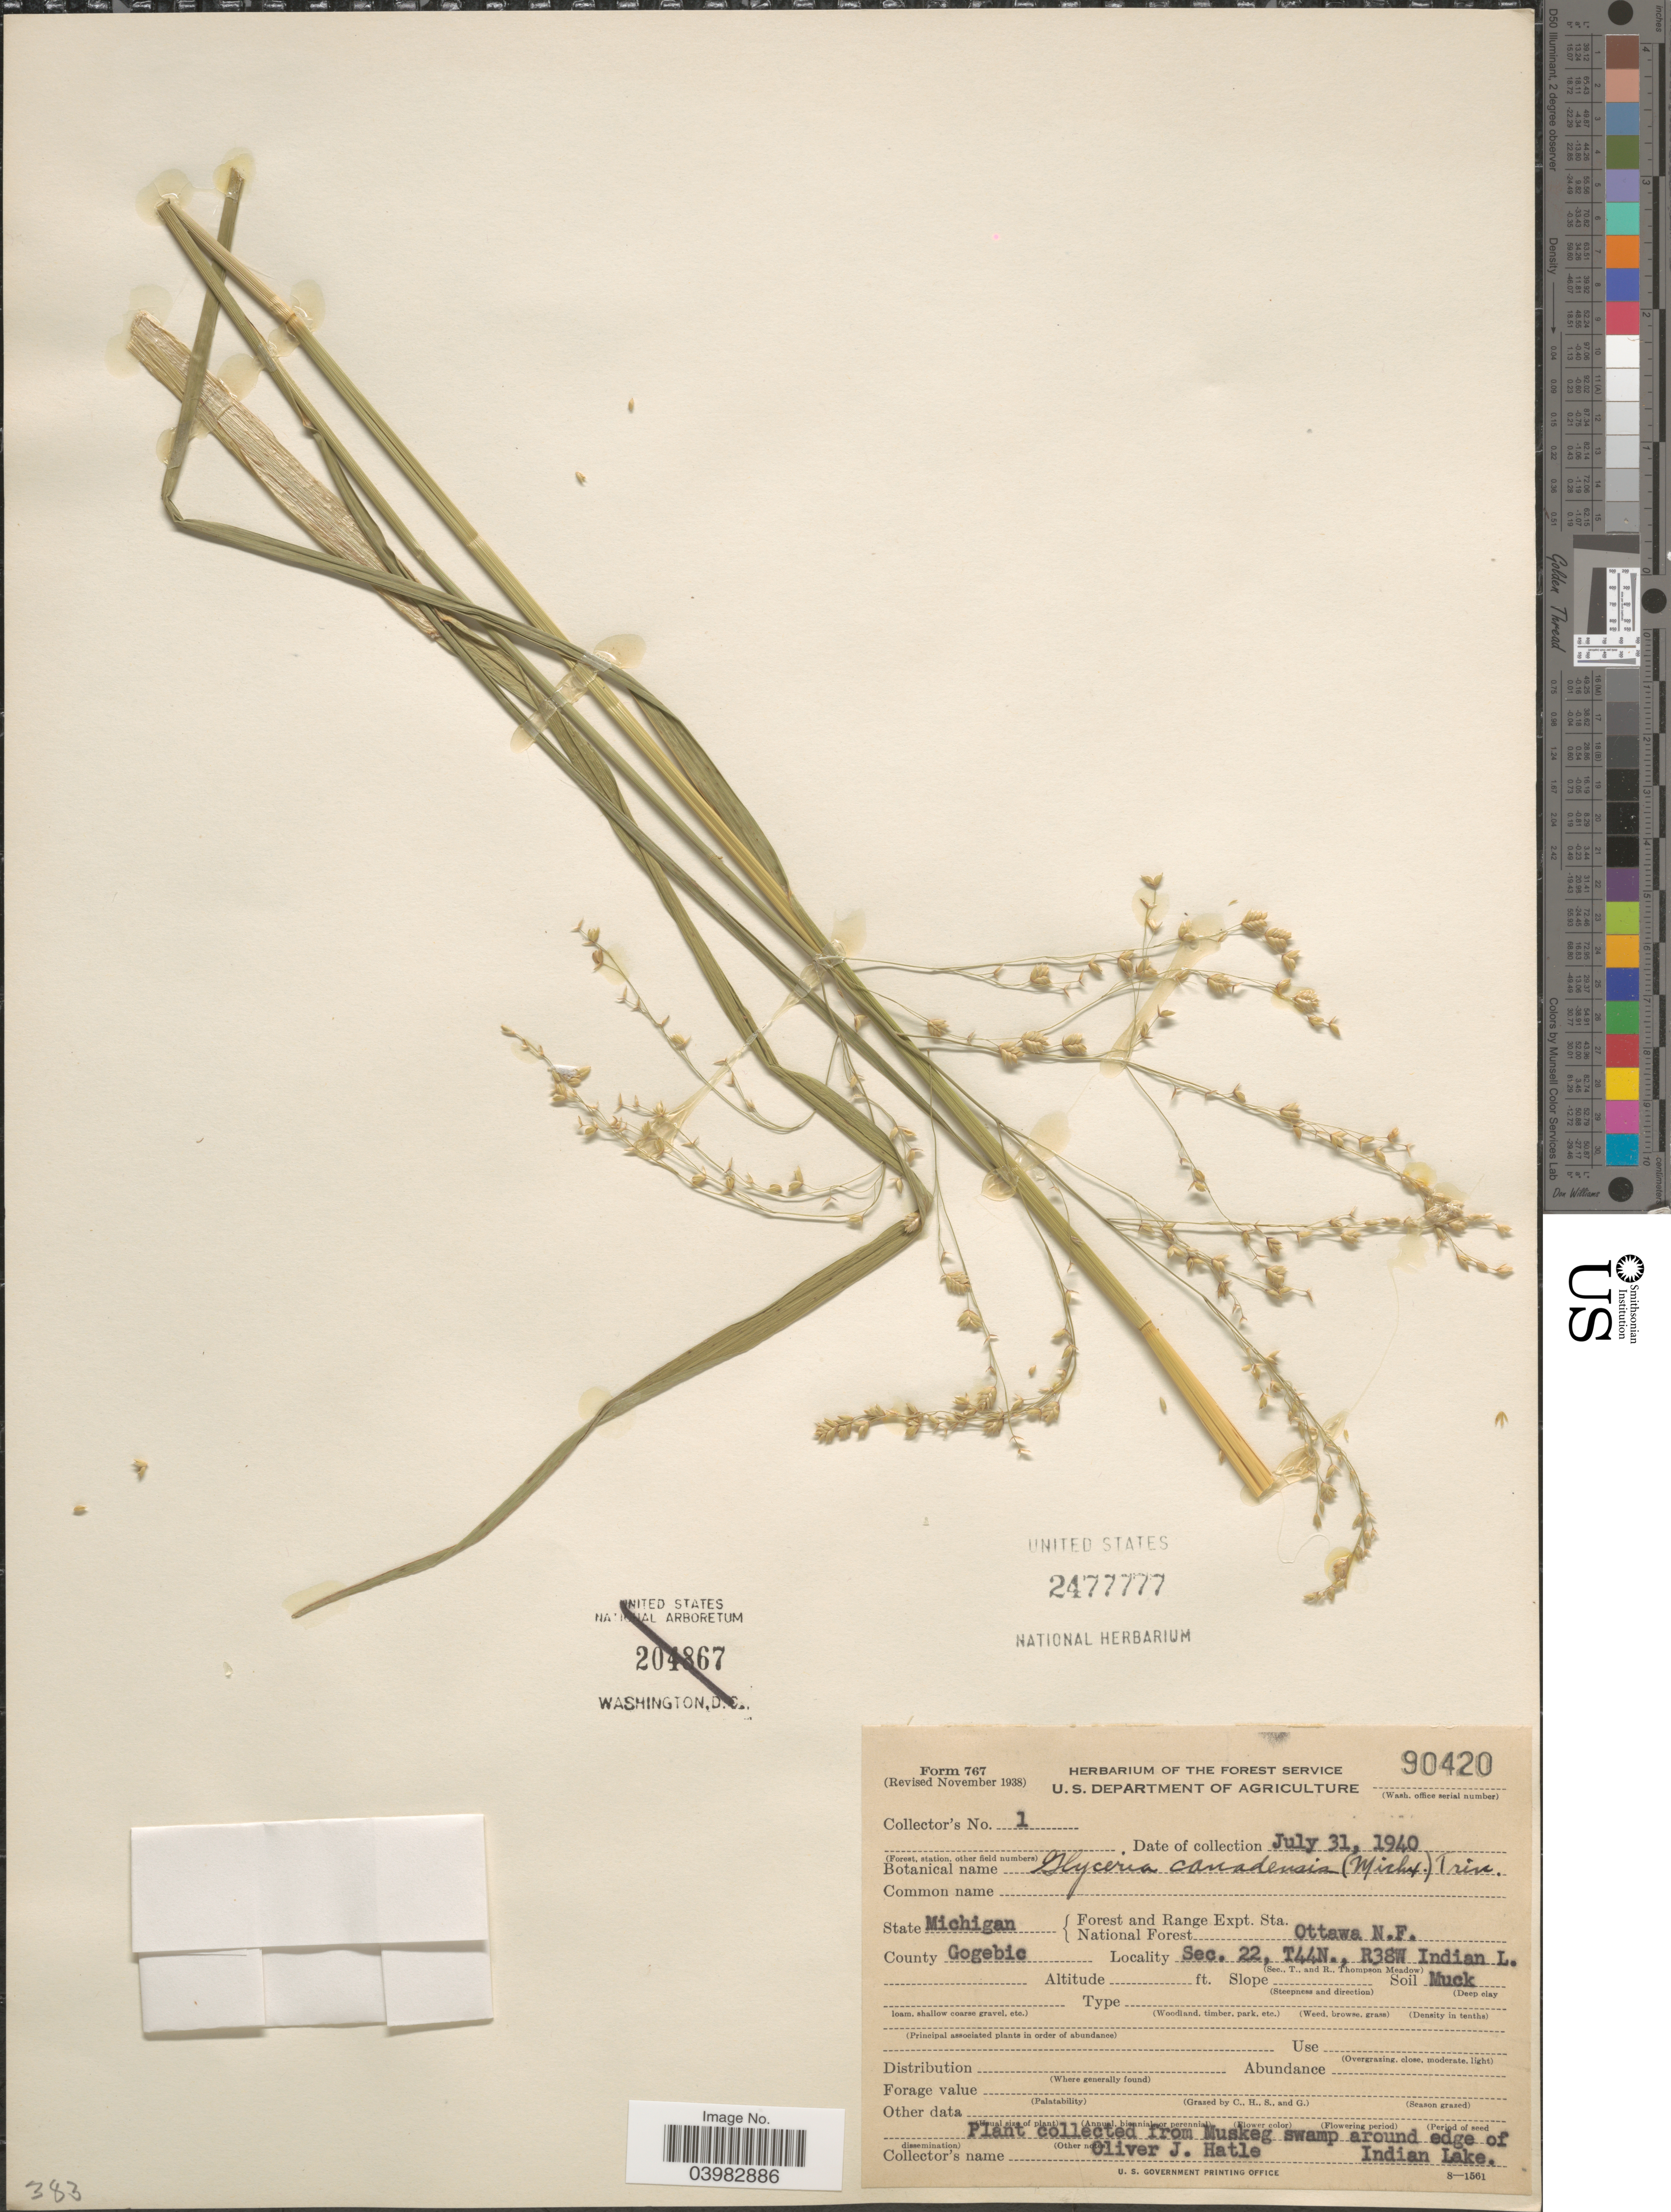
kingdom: Plantae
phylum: Tracheophyta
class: Liliopsida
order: Poales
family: Poaceae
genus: Glyceria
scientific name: Glyceria canadensis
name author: (Michx.) Trin.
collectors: O. Hatle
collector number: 1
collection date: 1940-07-31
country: United States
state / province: Michigan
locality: Forest and Range Expt. Sta. National Forest Ottawa N.F. County Gogebic. Sec. 22, T44N., R38W Indian L. Around edge of Indian Lake.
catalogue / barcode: US 2477777